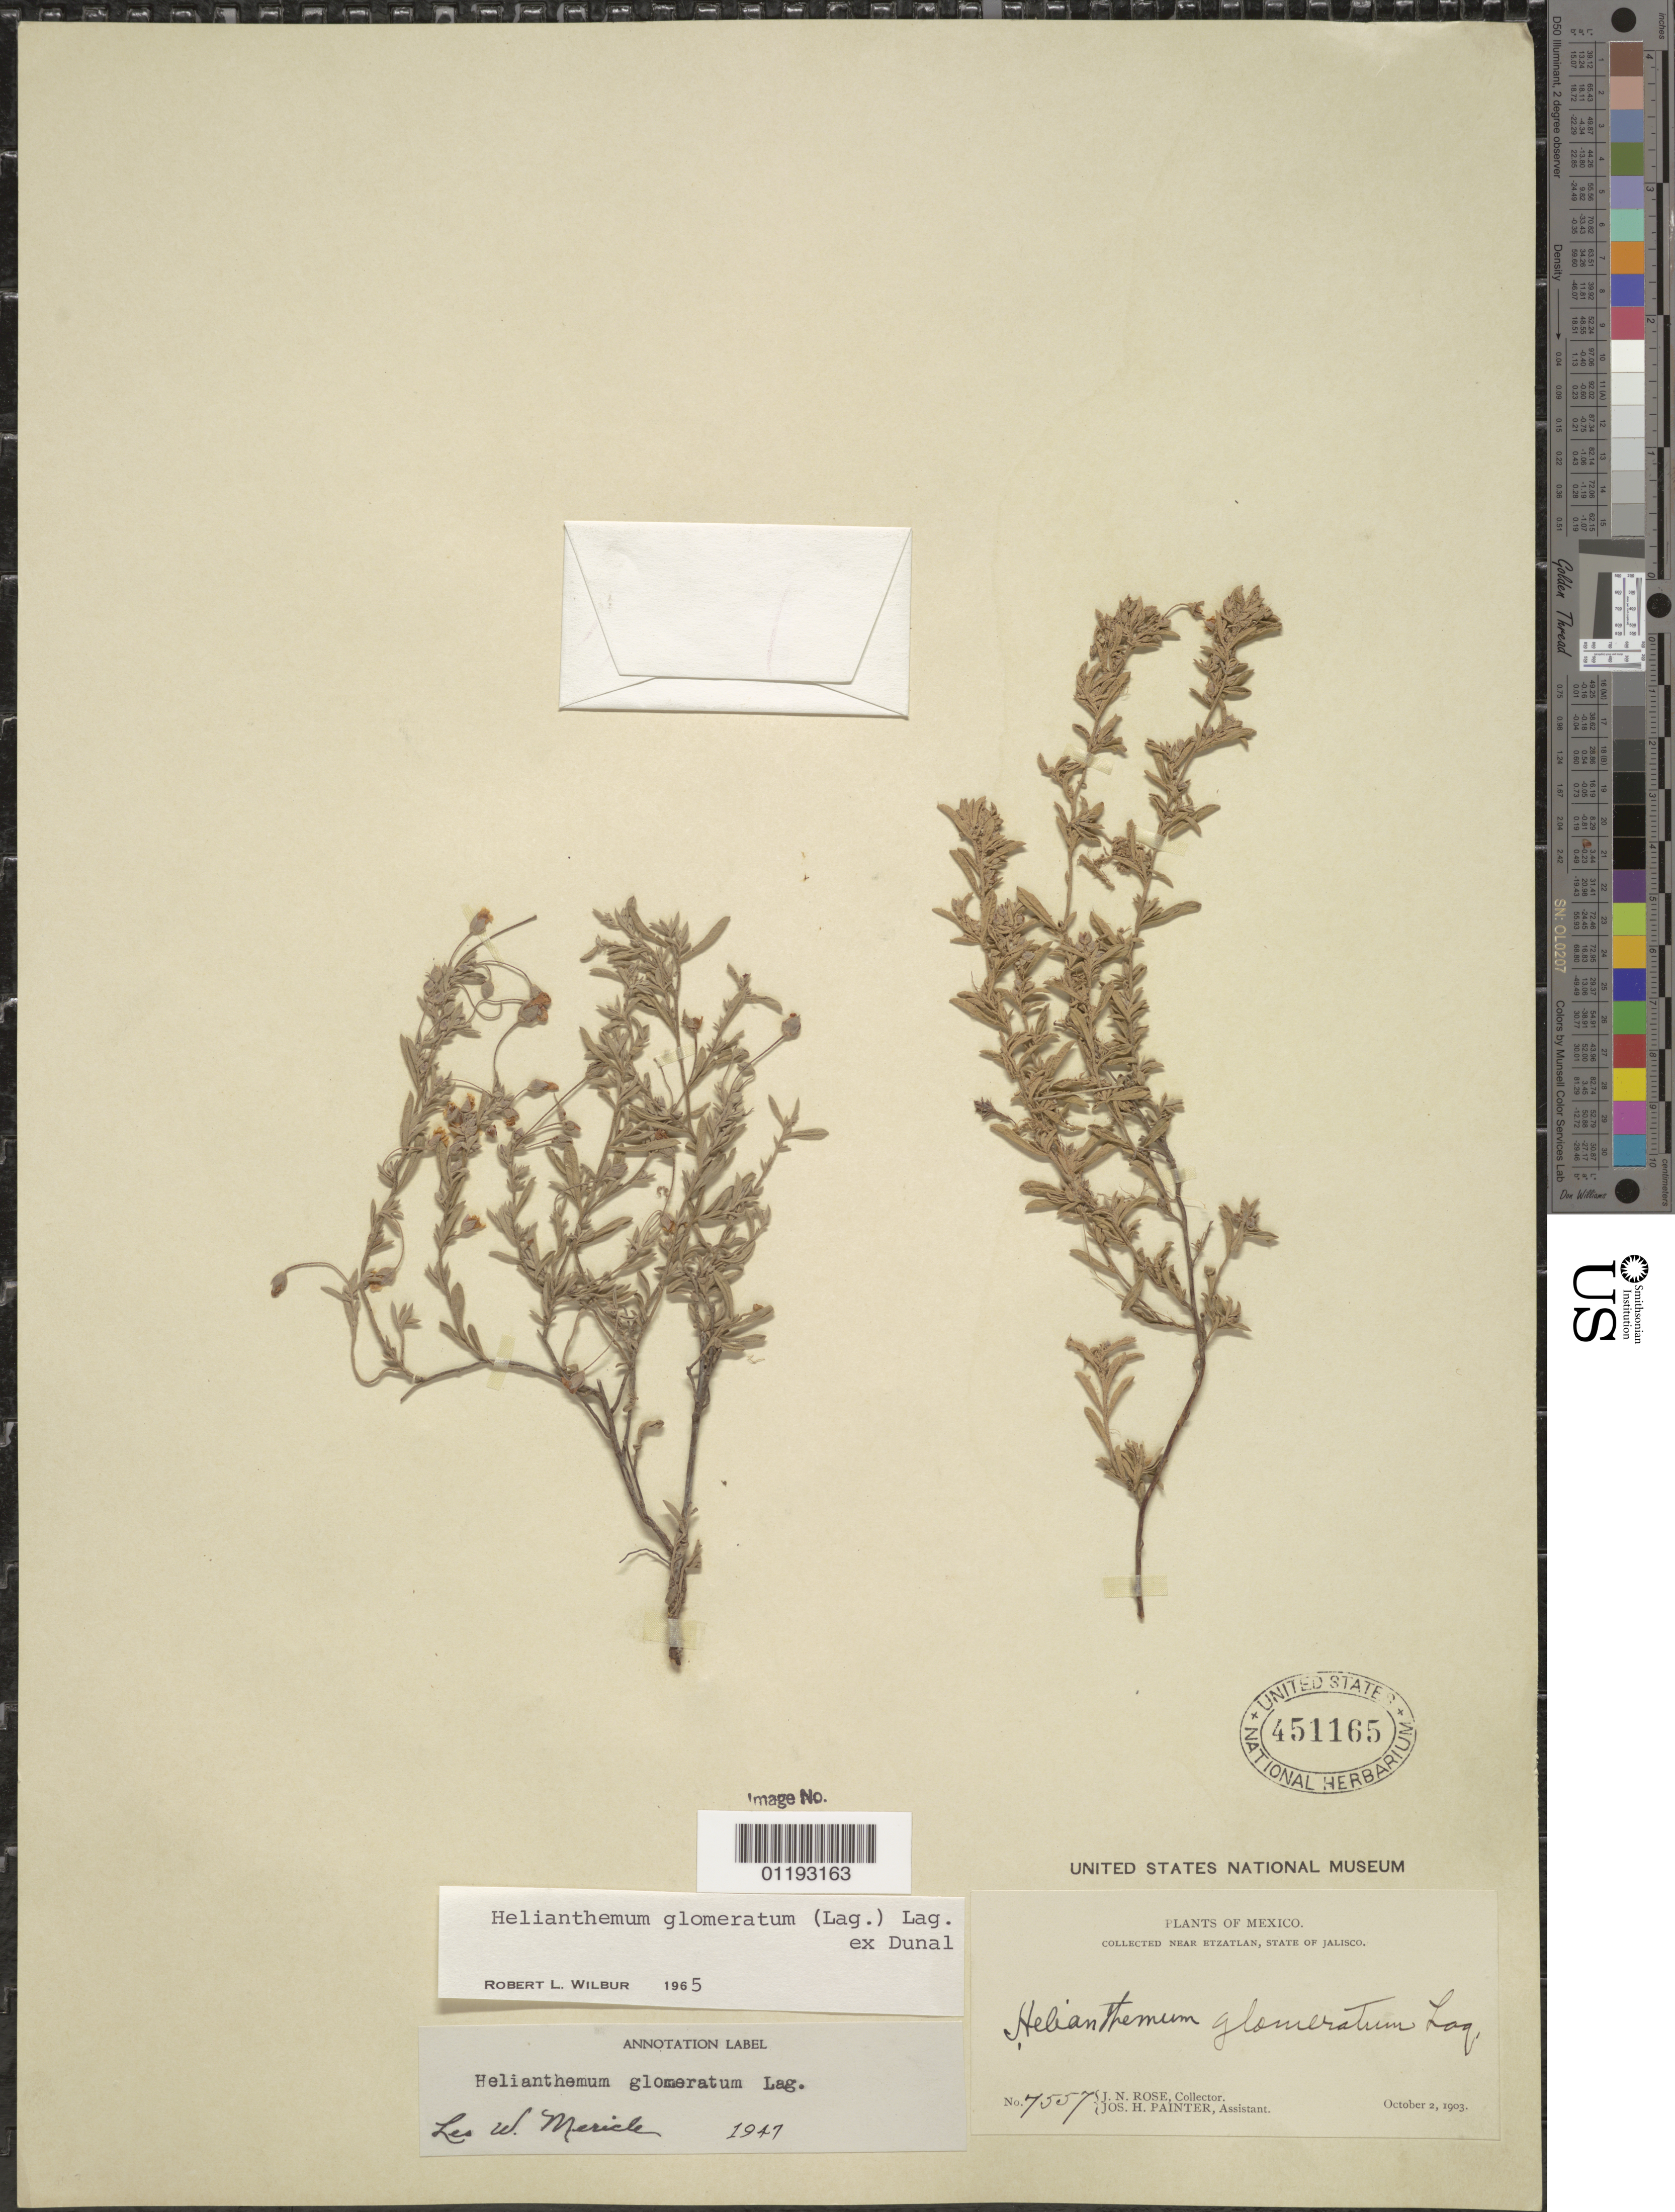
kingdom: Plantae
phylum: Tracheophyta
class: Magnoliopsida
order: Malvales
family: Cistaceae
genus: Helianthemum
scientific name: Helianthemum glomeratum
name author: (Lag.) Lag. ex Dunal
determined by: Wilbur, R. L.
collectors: J. N. Rose & J. H. Painter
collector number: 7557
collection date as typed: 02 Oct 1903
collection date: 1903-10-02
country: Mexico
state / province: Jalisco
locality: Near Etzatlan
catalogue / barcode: US 451165